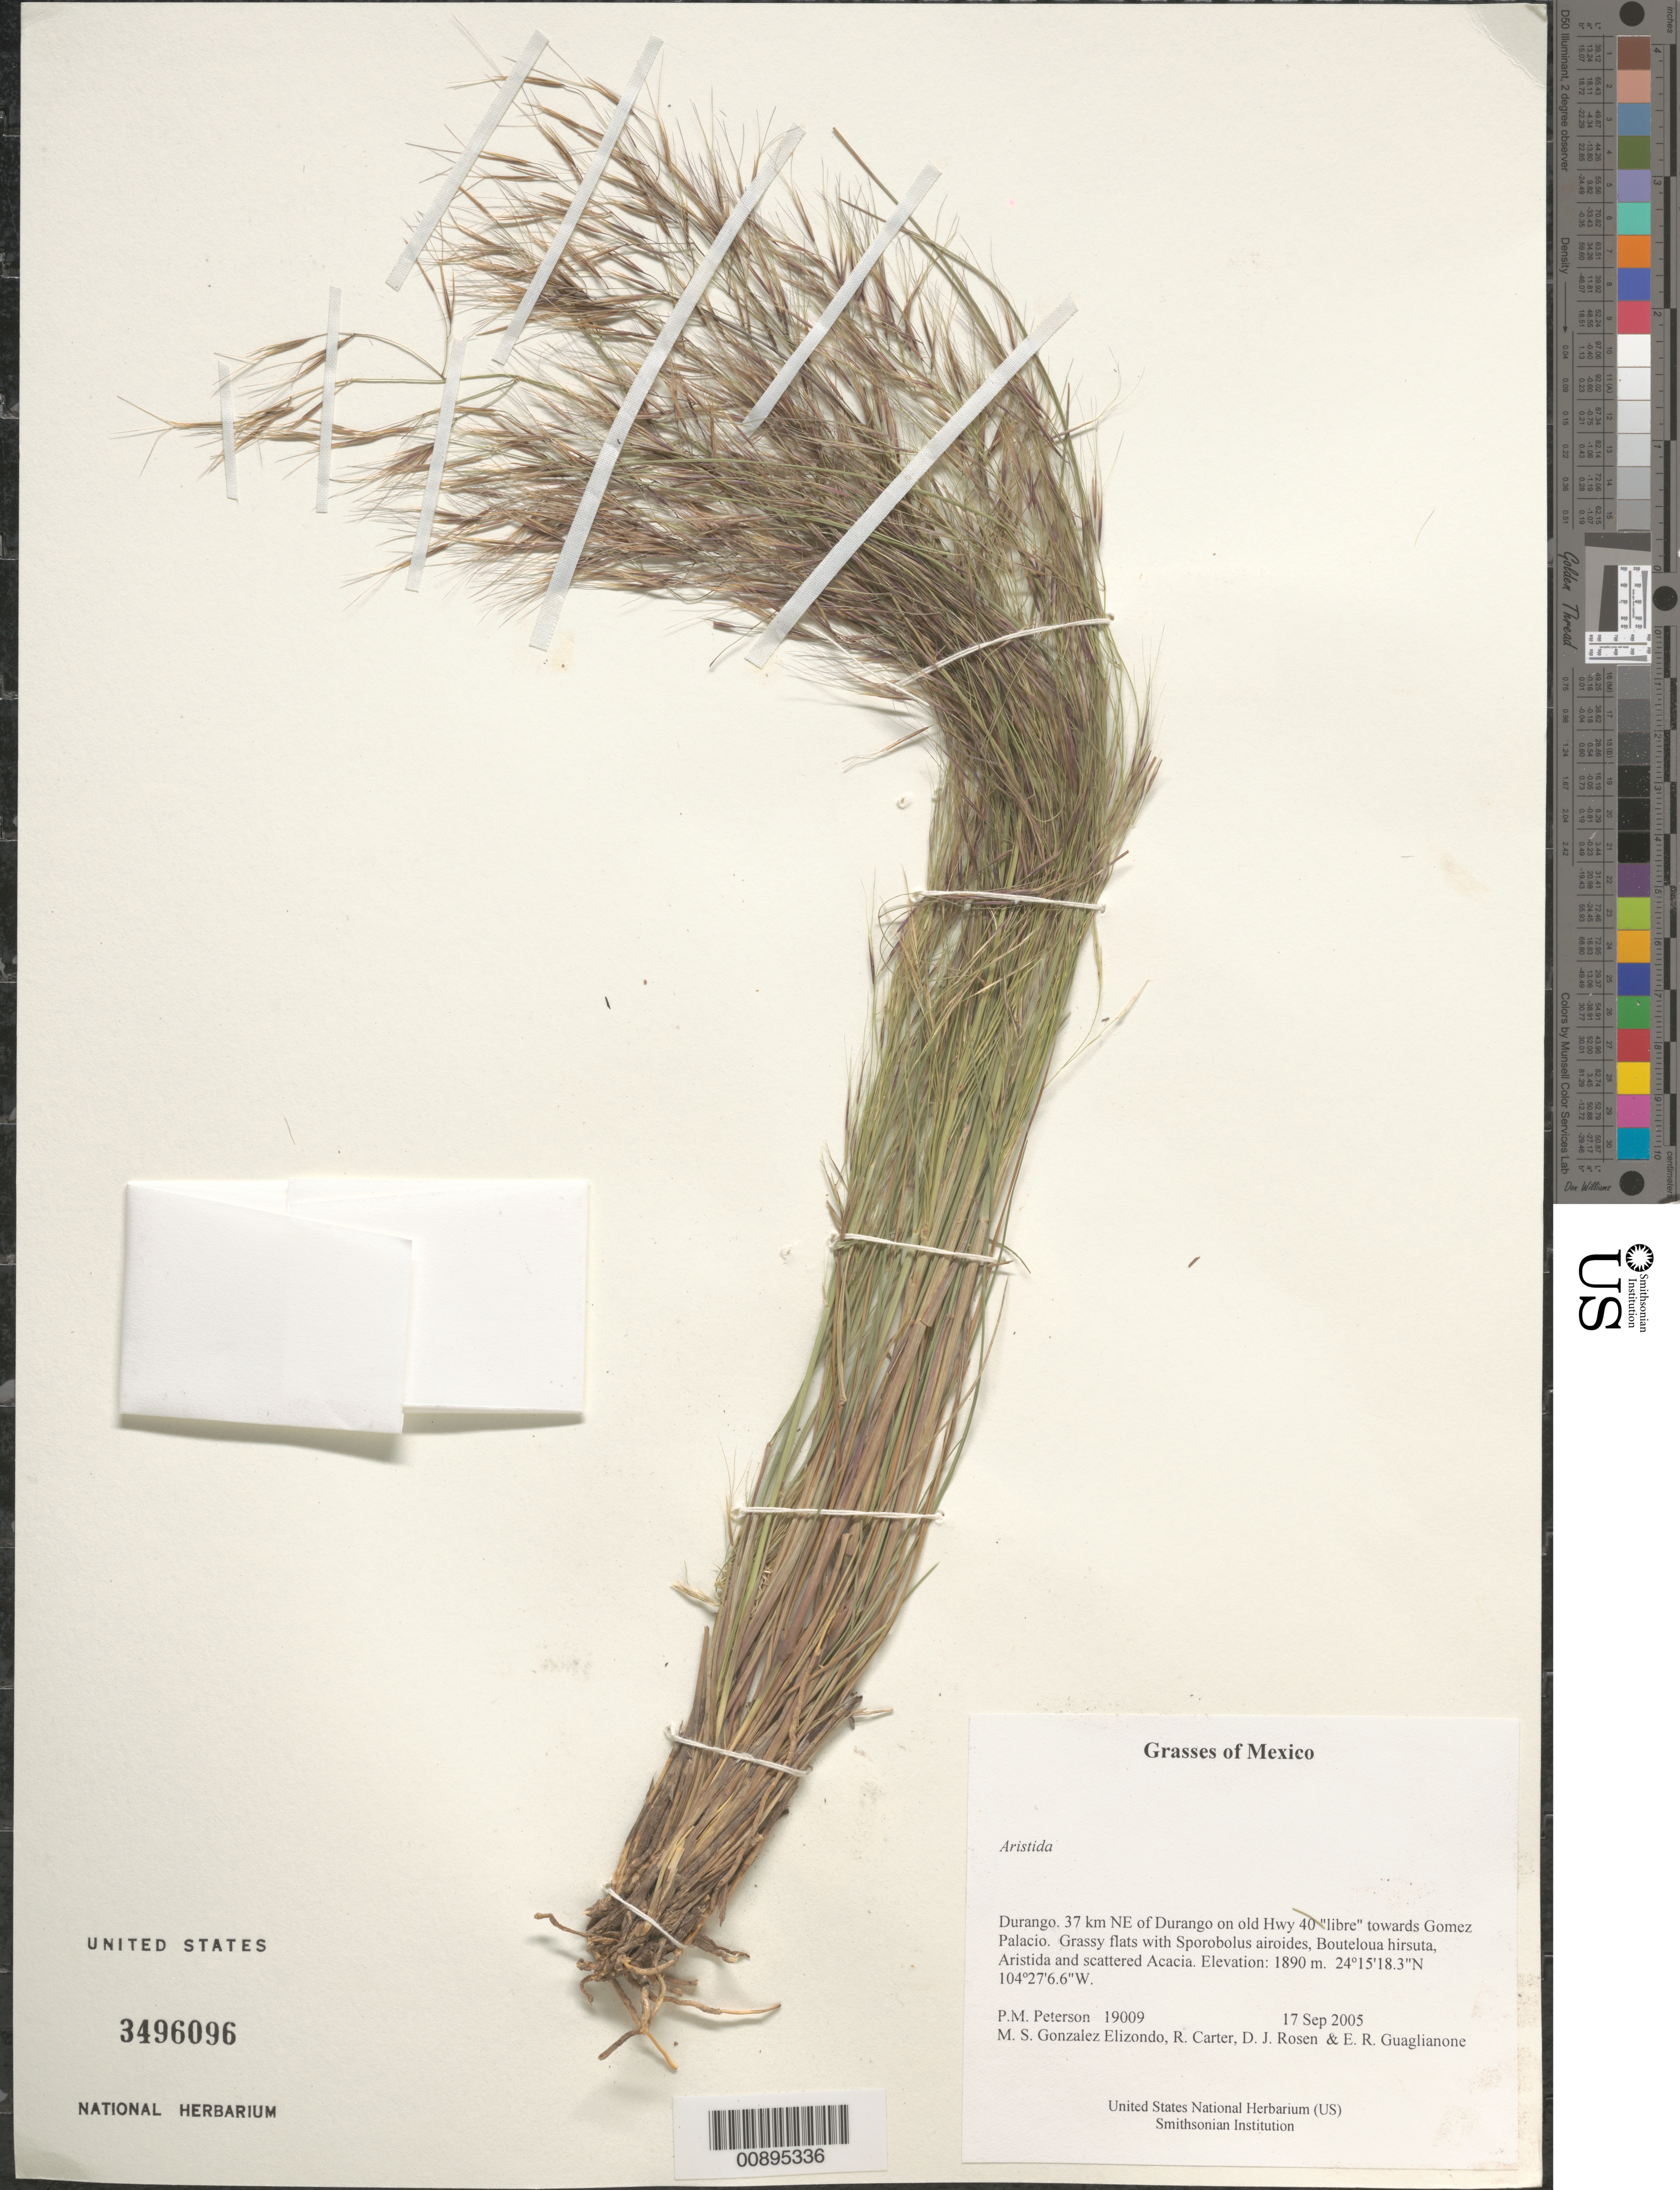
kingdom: Plantae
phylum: Tracheophyta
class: Liliopsida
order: Poales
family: Poaceae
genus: Aristida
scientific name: Aristida sp.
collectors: P. M. Peterson, M. S. González-Elizondo, R. Carter, D. J. Rosen, E. R. Guaglianone & A. Torres Soto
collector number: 19009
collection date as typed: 17 Sep 2005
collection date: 2005-09-17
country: Mexico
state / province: Durango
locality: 37 km NE of Durango on old Hwy 40 "libre" towards Gomez Palacio. Grassy flats with Sporobolus airoides, Bouteloua hirsuta, Aristida and scattered Acacia.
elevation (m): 1890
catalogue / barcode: US 3496096